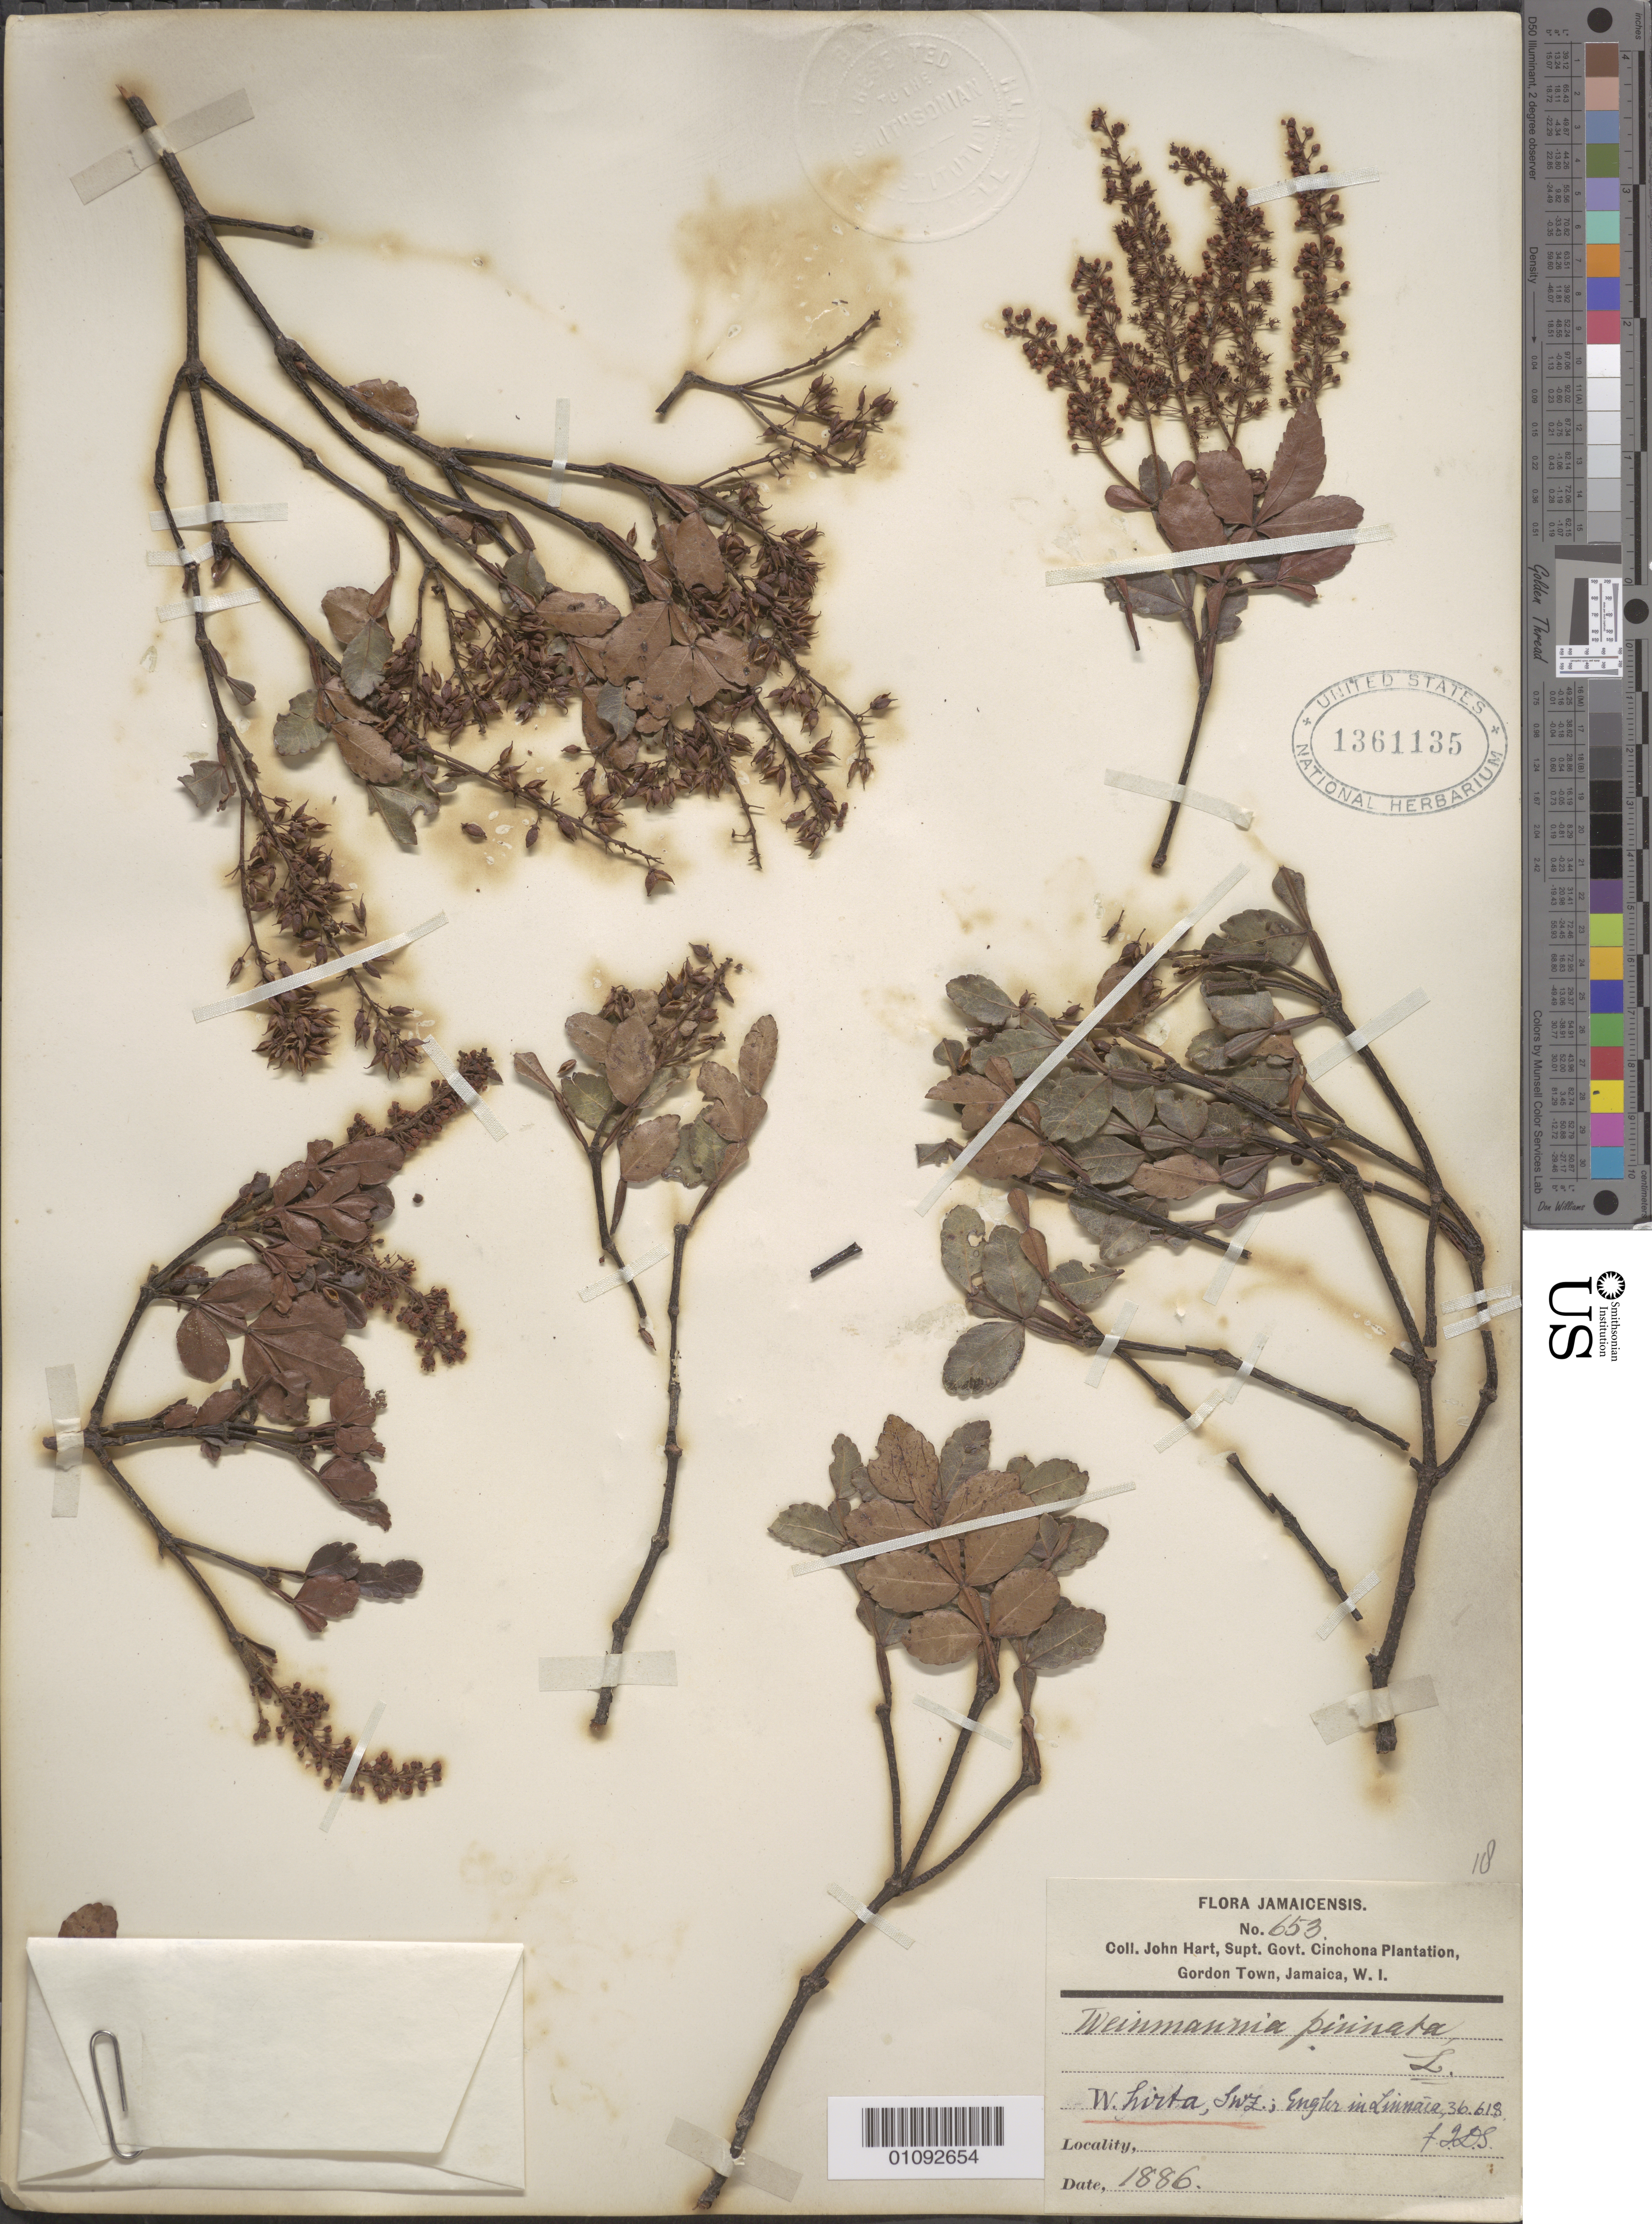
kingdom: Plantae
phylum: Tracheophyta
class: Magnoliopsida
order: Oxalidales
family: Cunoniaceae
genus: Weinmannia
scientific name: Weinmannia pinnata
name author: L.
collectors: J. Hart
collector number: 653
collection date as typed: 1886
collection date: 1886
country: Jamaica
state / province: Saint Andrew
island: Jamaica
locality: Cinchona Plantation, Gordon Town.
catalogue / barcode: US 1361135